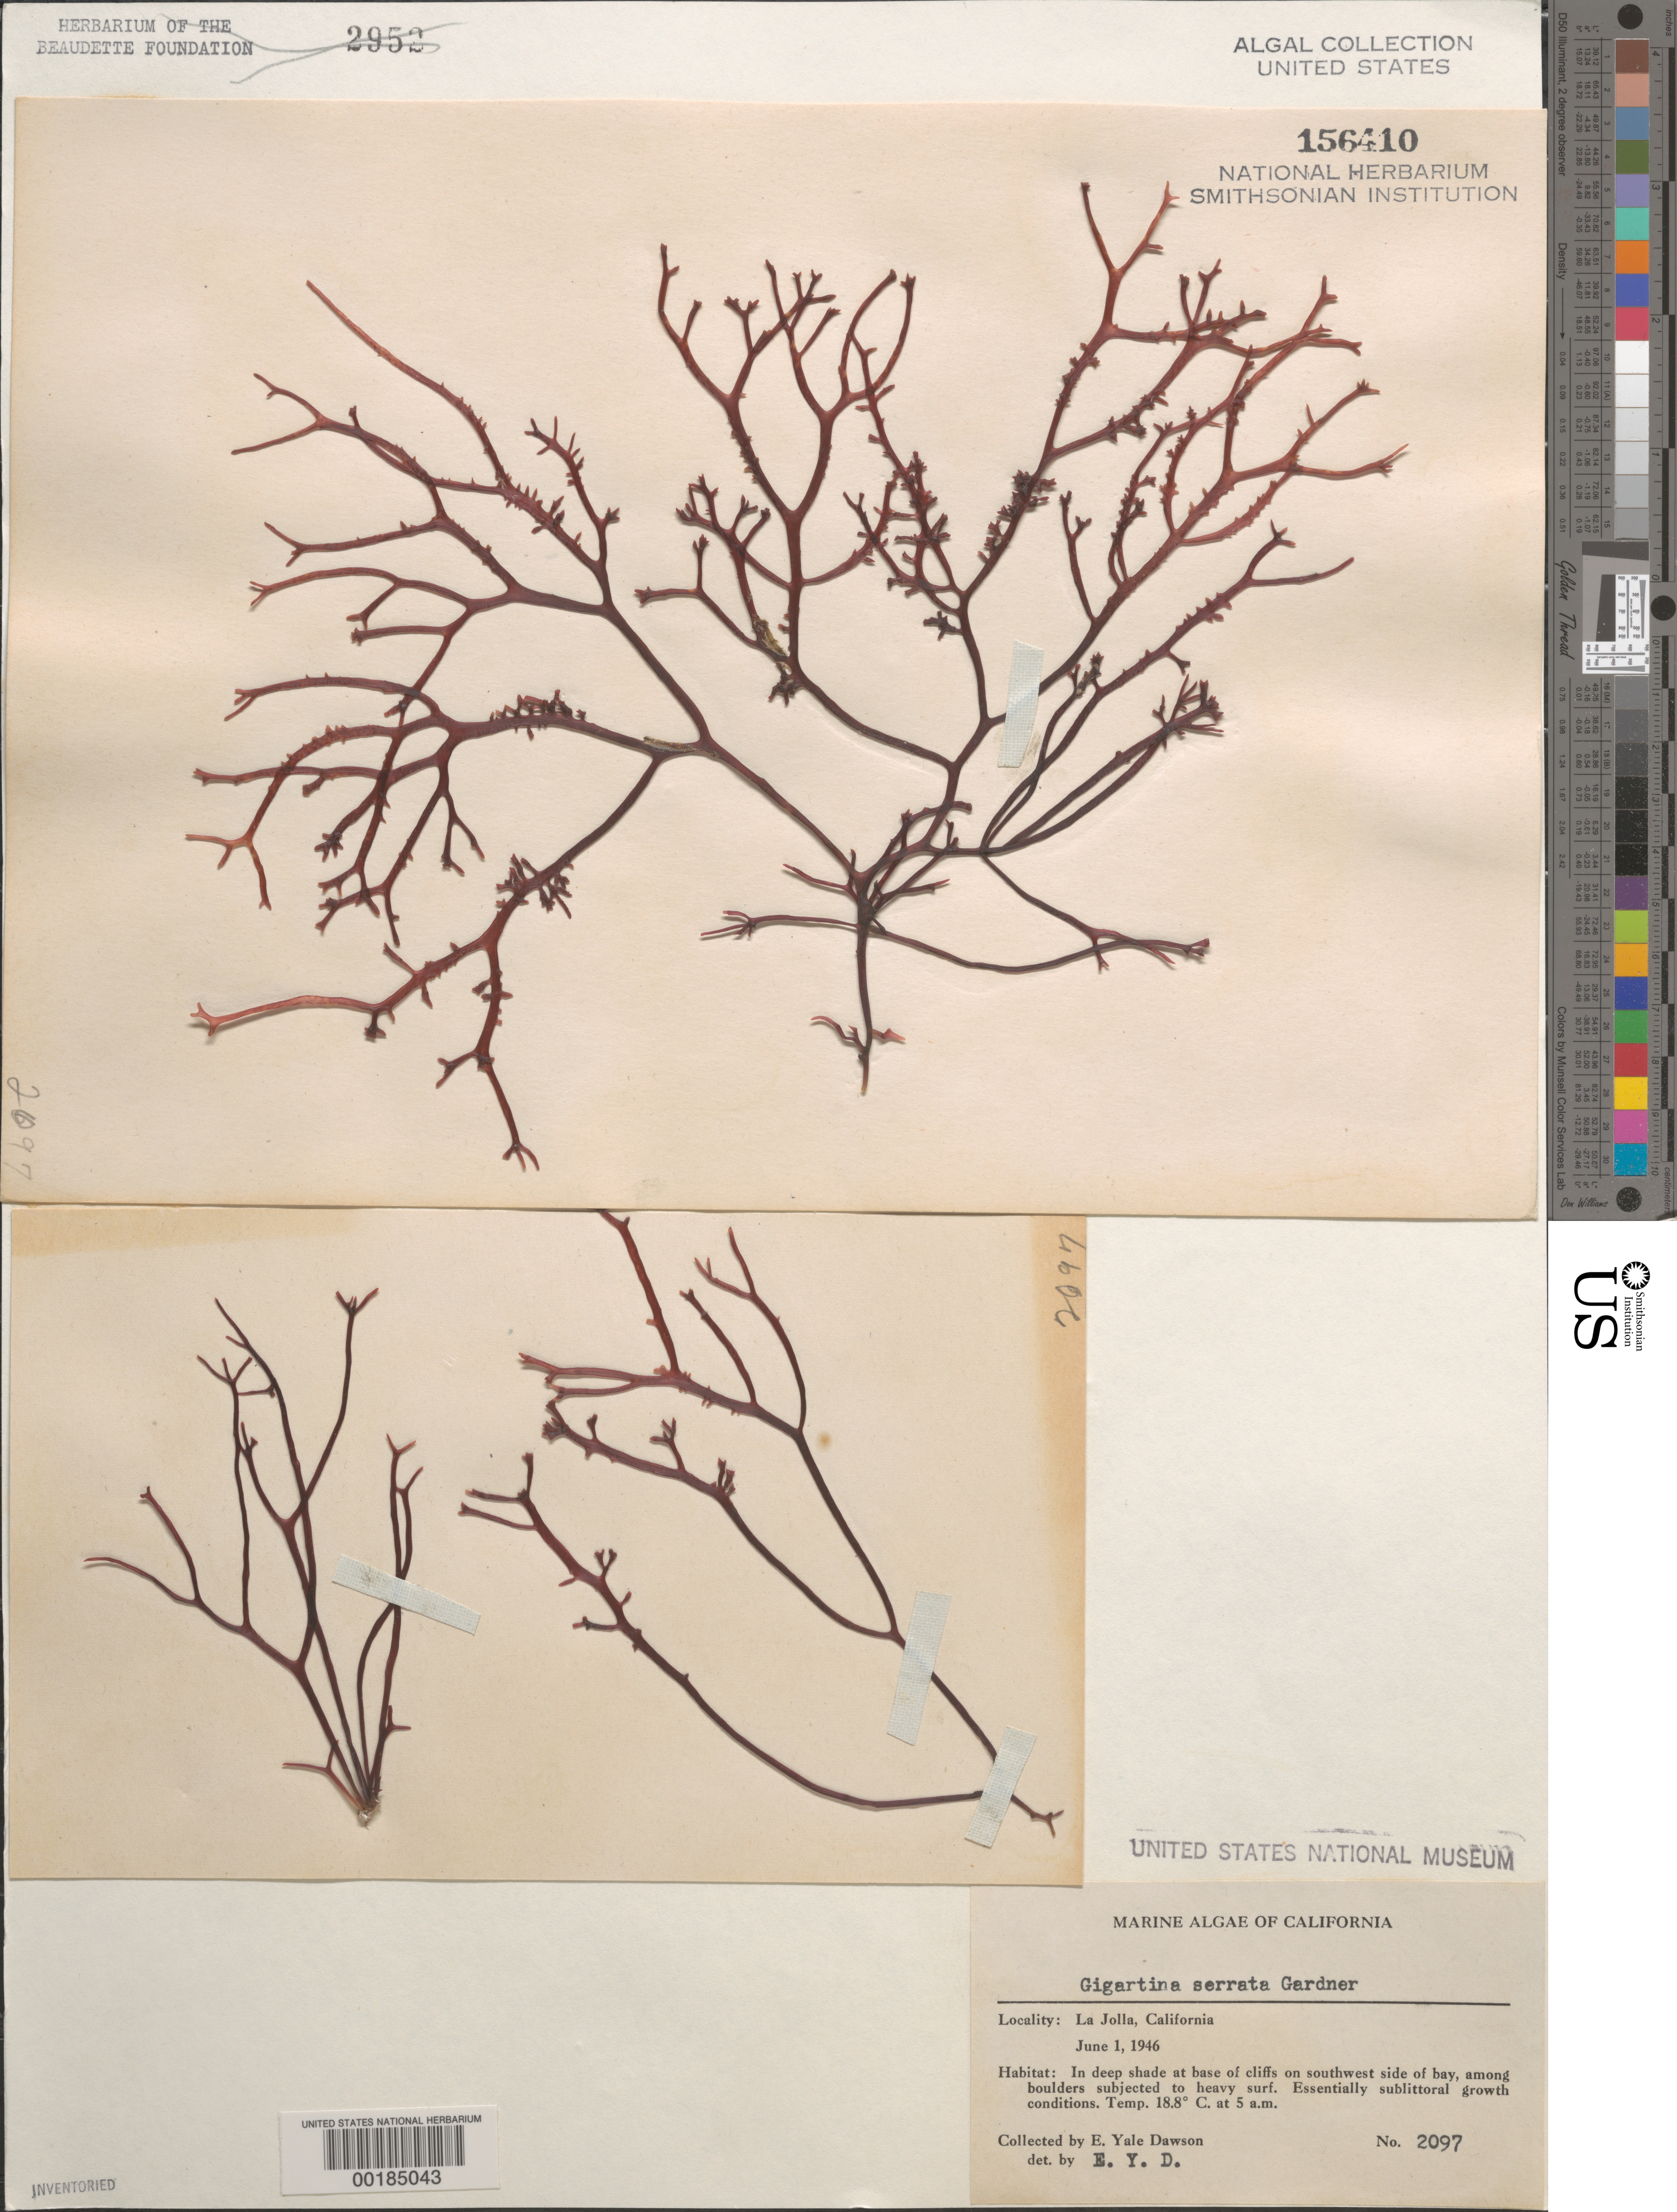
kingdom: Plantae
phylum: Rhodophyta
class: Florideophyceae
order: Gigartinales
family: Gigartinaceae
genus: Chondracanthus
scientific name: Chondracanthus serratus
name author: (N.L. Gardner) J.R. Hughey & Hommersand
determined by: Algae name updating Project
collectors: E. Y. Dawson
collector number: EYD 2097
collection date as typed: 01 Jun 1946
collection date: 1946-06-01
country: United States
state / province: California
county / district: San Diego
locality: La Jolla, southwest La Jolla Bay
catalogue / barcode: US 156410